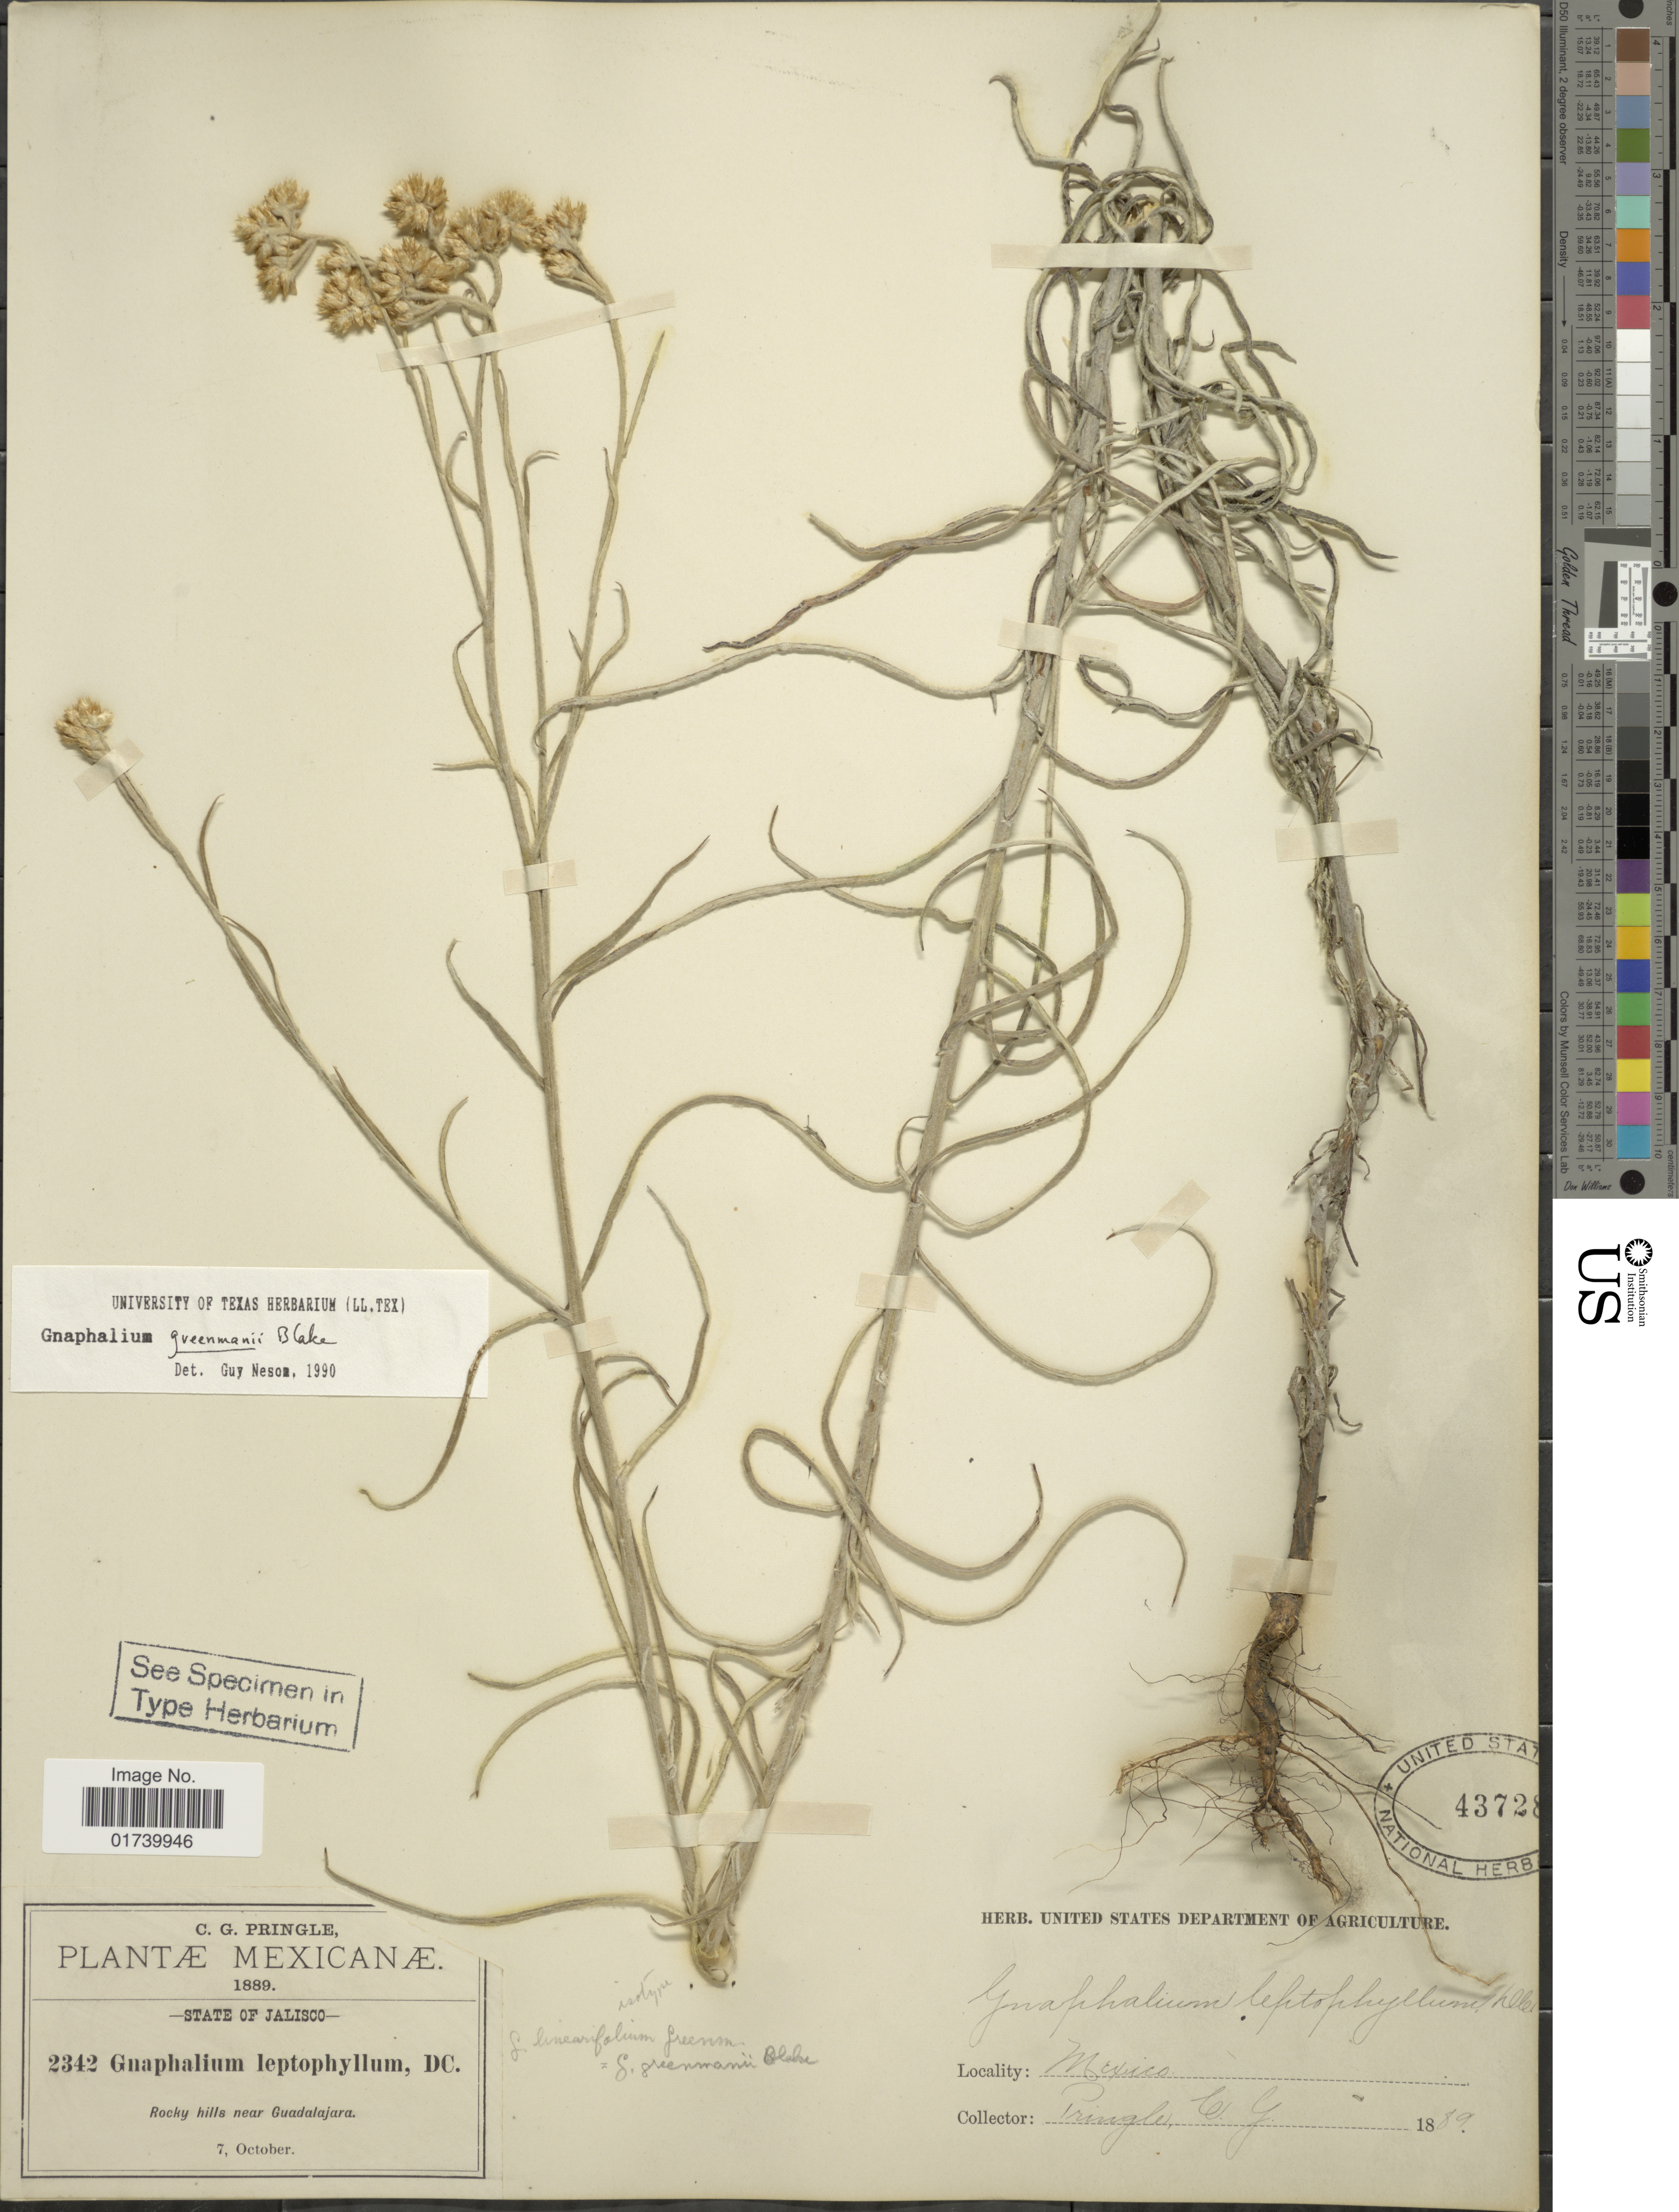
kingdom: Plantae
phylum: Tracheophyta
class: Magnoliopsida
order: Asterales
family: Asteraceae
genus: Pseudognaphalium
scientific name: Pseudognaphalium greenmannii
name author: (S.F. Blake) Anderb.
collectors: C. G. Pringle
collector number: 2342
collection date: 1889-10-07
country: Mexico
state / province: Jalisco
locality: State of Jalisco, Rocky hills near Guadalajara.